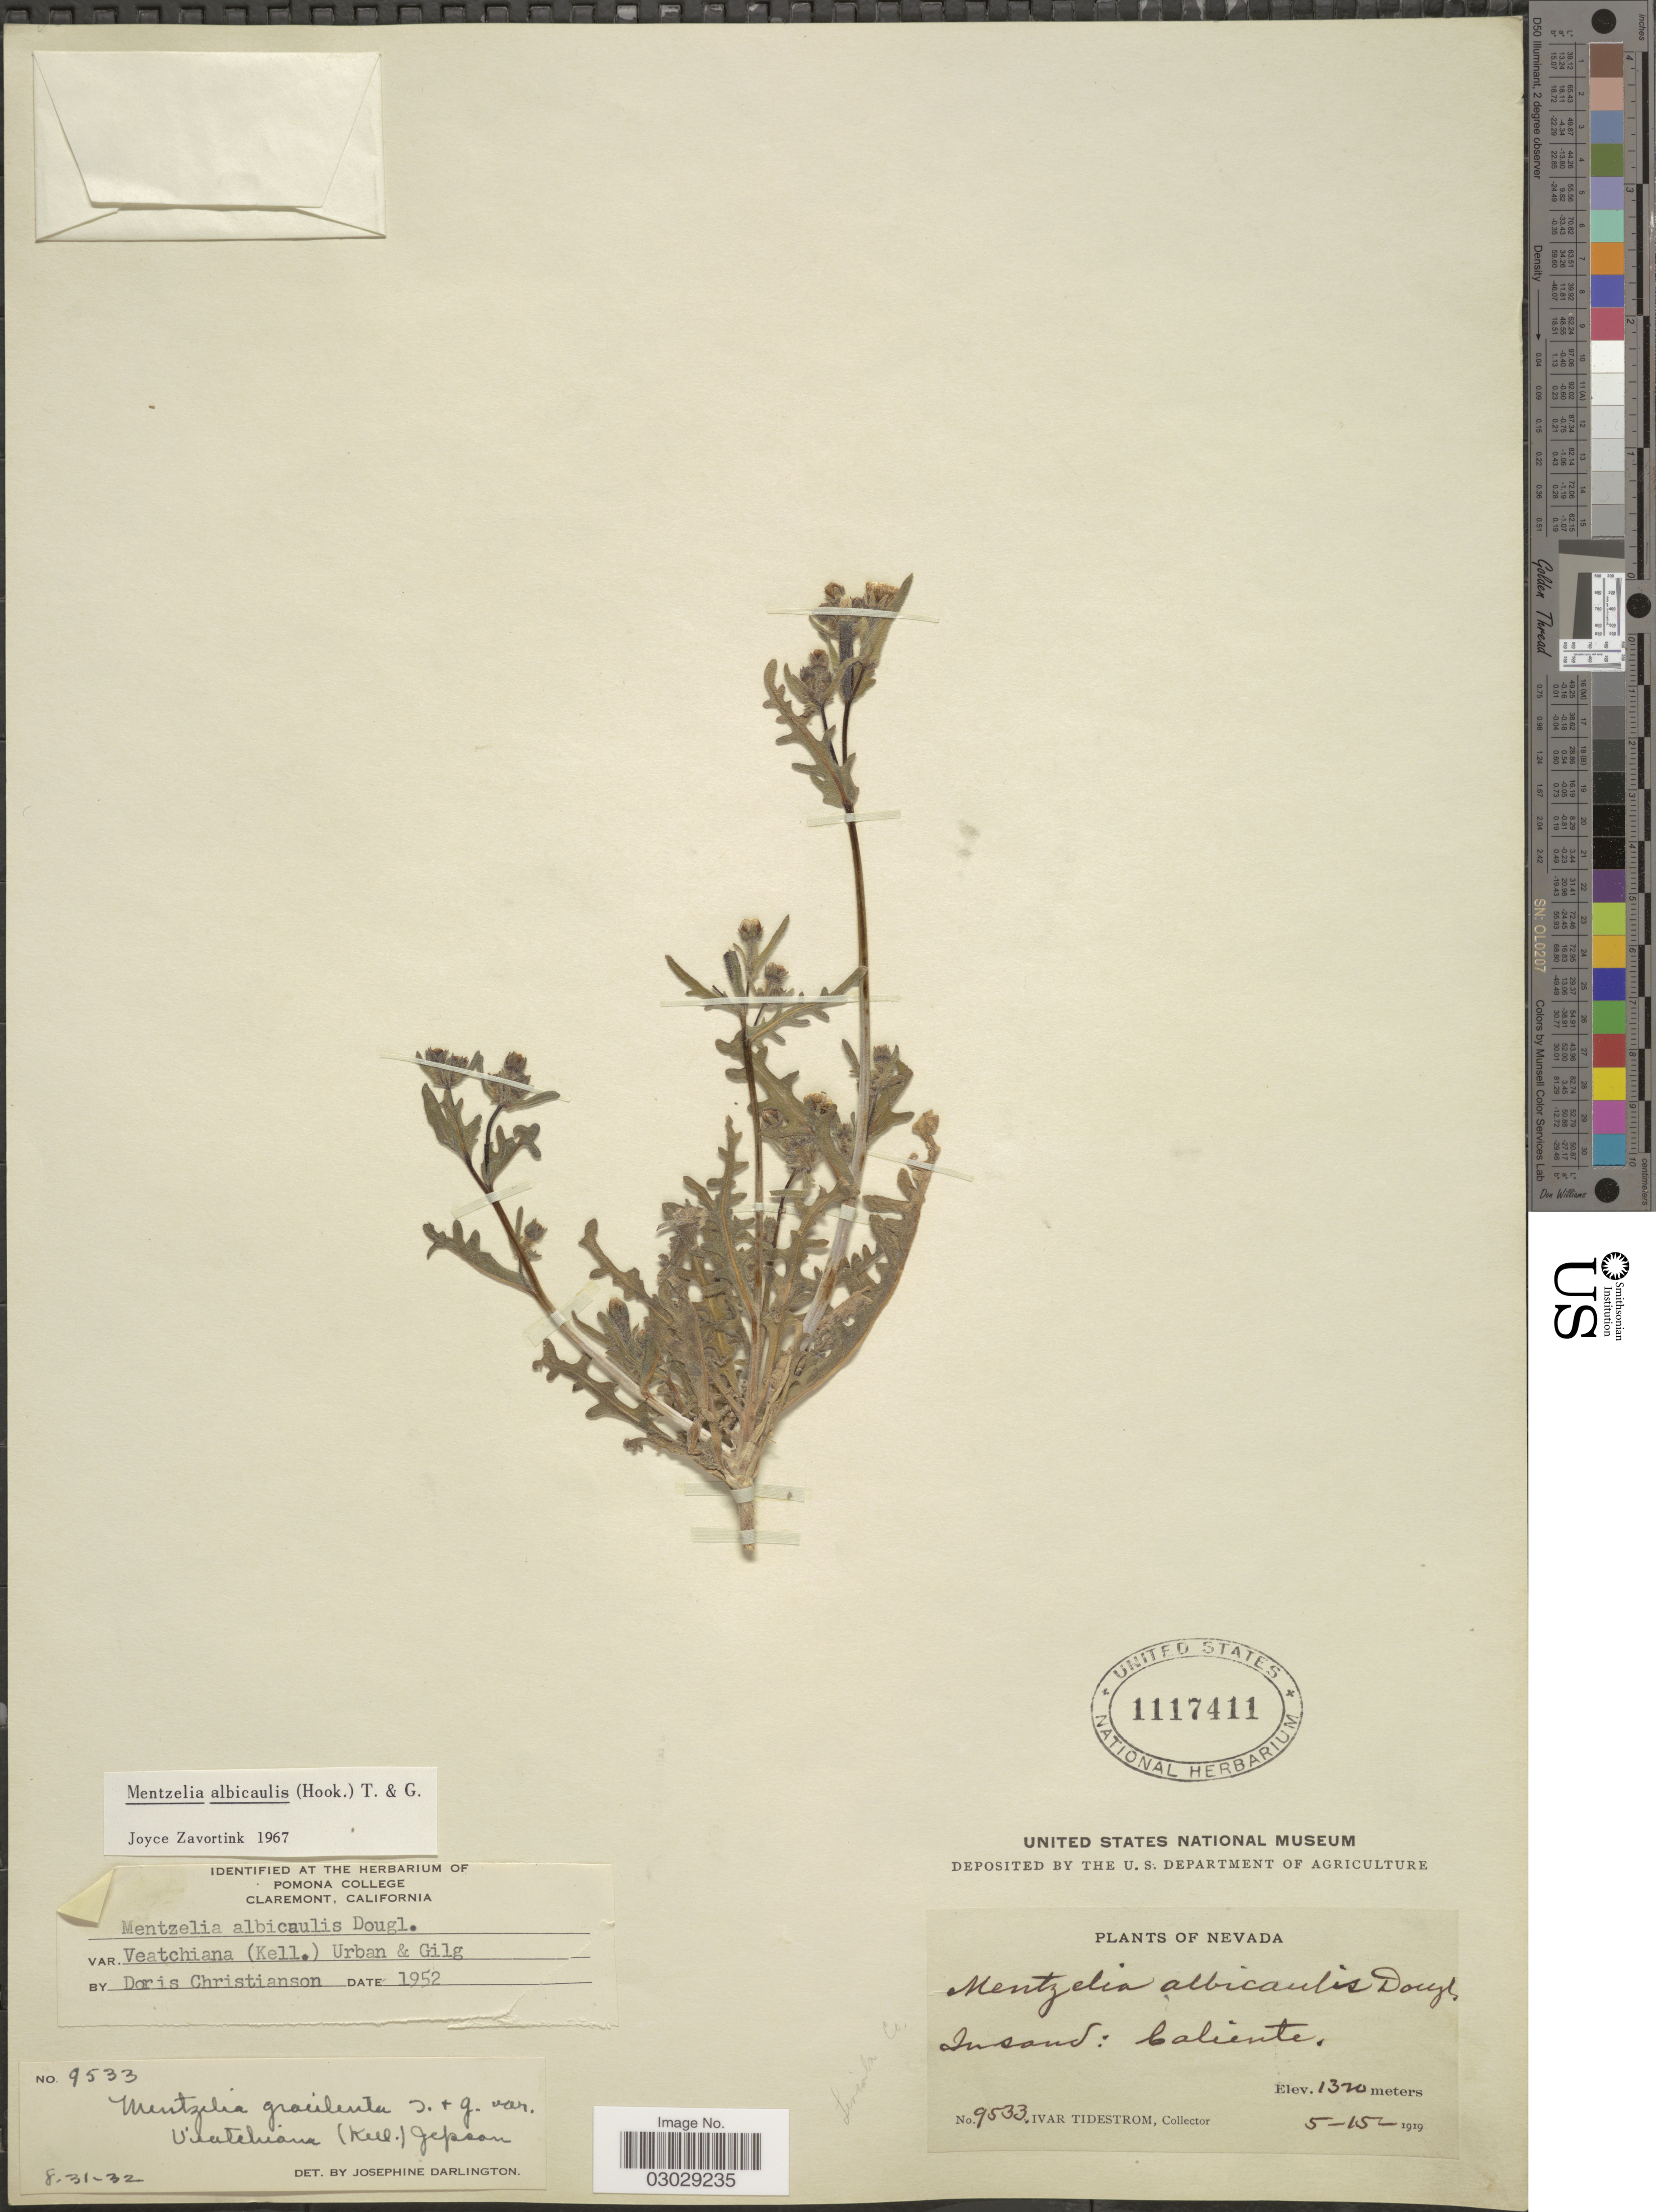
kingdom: Plantae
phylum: Tracheophyta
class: Magnoliopsida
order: Cornales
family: Loasaceae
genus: Mentzelia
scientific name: Mentzelia albicaulis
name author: (Douglas ex Hook.) Douglas ex Torr. & A. Gray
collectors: I. F. Tidestrom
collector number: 9533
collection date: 1919-05-15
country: United States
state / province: Nevada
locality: In sand: Caliente.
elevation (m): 1320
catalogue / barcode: US 1117411